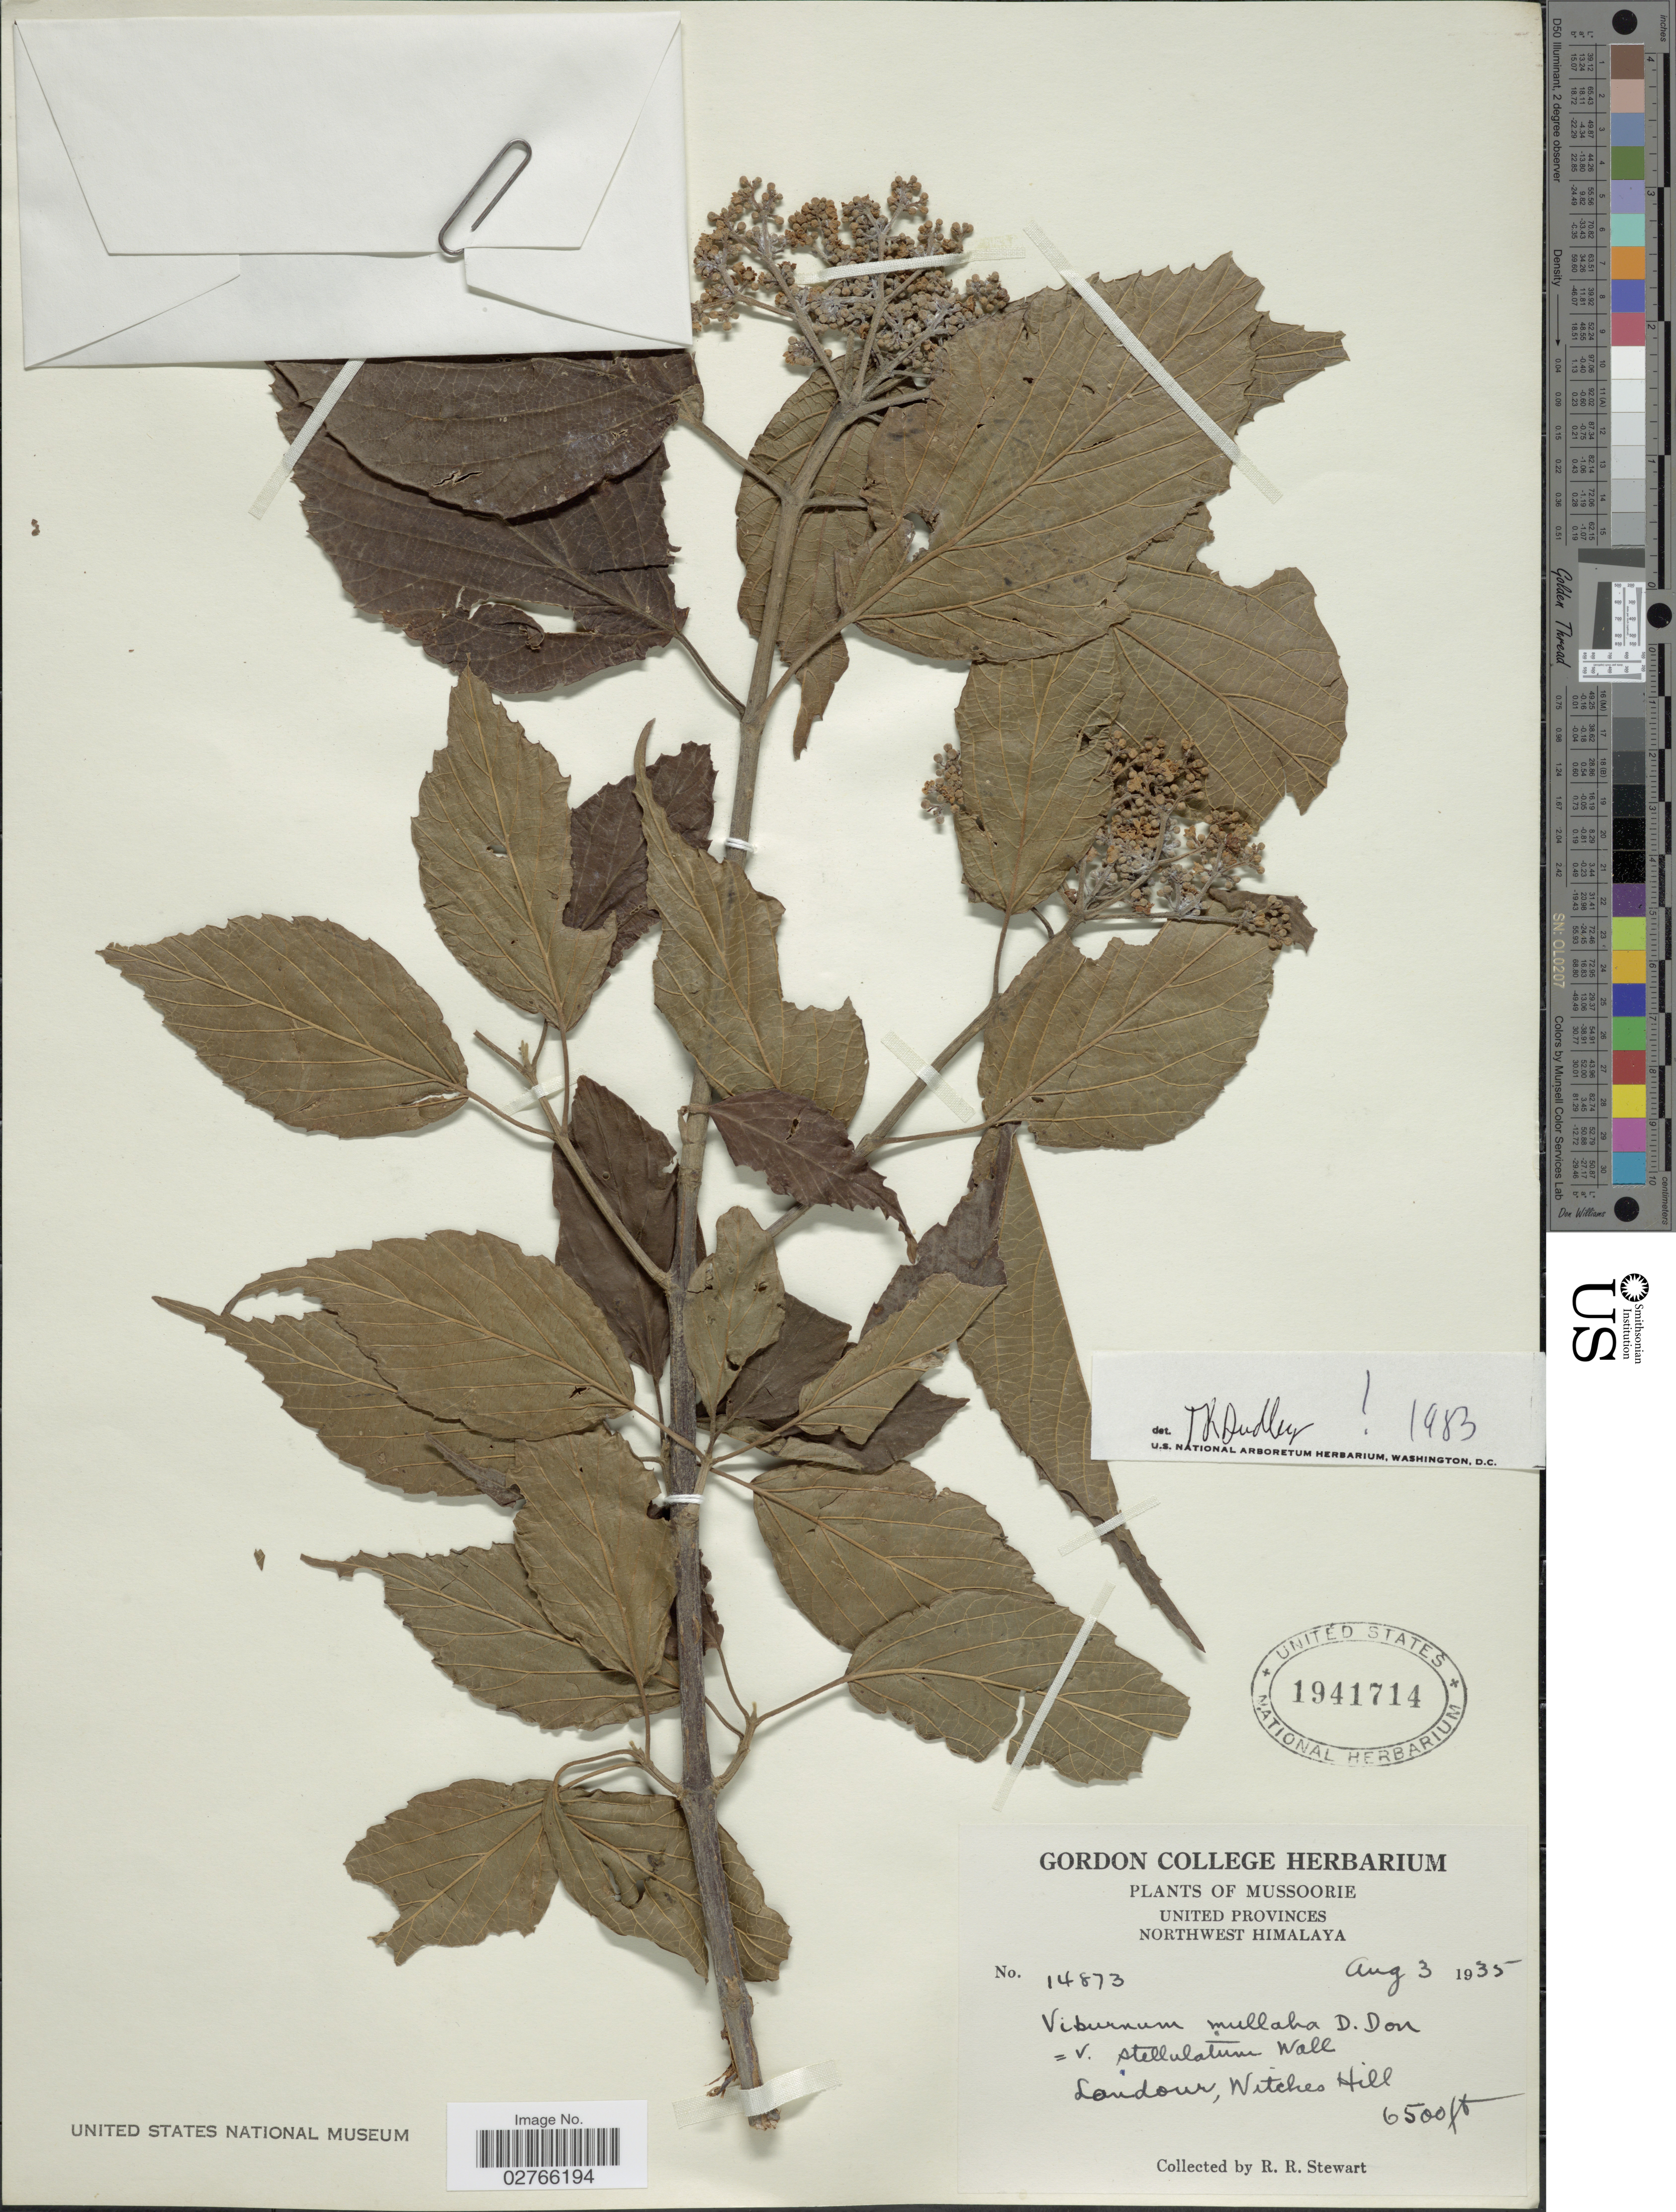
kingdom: Plantae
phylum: Tracheophyta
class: Magnoliopsida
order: Dipsacales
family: Viburnaceae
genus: Viburnum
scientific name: Viburnum mullaha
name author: Buch.-Ham. ex D. Don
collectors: R. R. Stewart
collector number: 14873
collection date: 1935-08-03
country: India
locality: Mussoorie, United Provinces, Northwest Himalaya, Landour, Witches Hill.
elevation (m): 1981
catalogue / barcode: US 1941714